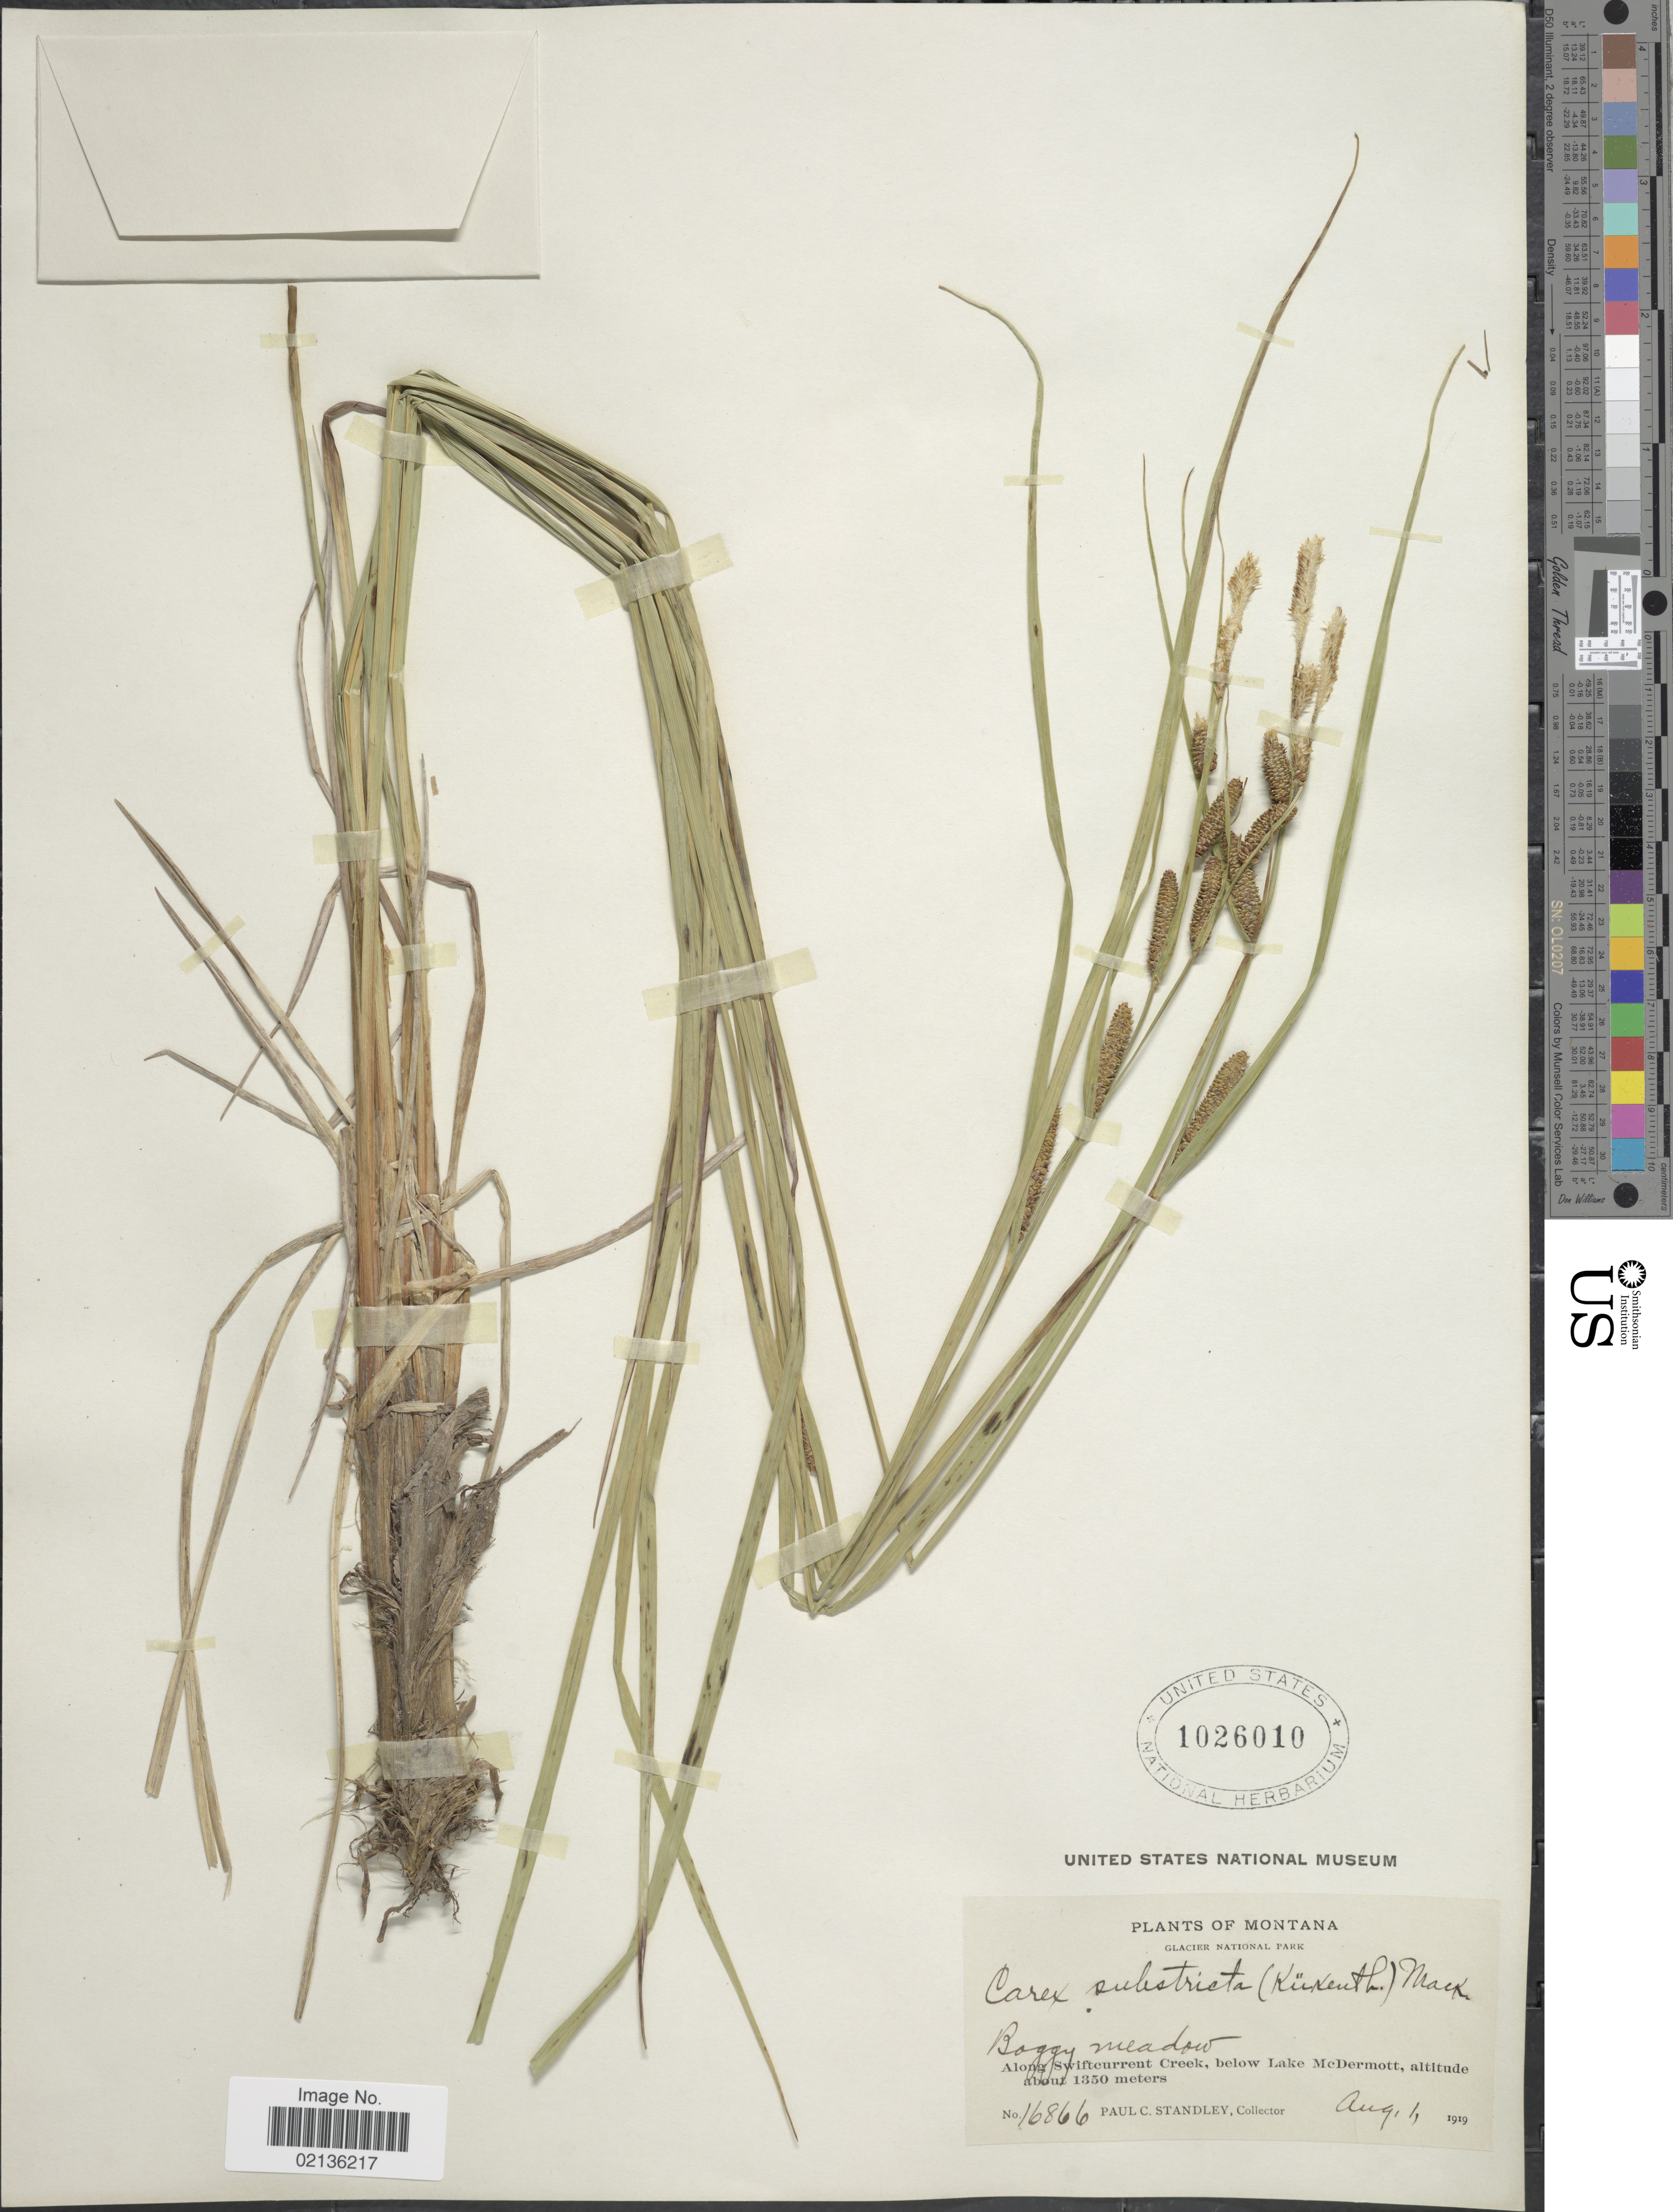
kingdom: Plantae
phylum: Tracheophyta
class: Liliopsida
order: Poales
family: Cyperaceae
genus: Carex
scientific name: Carex aquatilis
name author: Wahlenb.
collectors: P. C. Standley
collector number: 16866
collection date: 1919-08-01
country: United States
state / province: Montana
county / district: Glacier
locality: Glacier National Park, along Swiftcurrent Creek, below Lake McDermott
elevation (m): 1350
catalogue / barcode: US 1026010